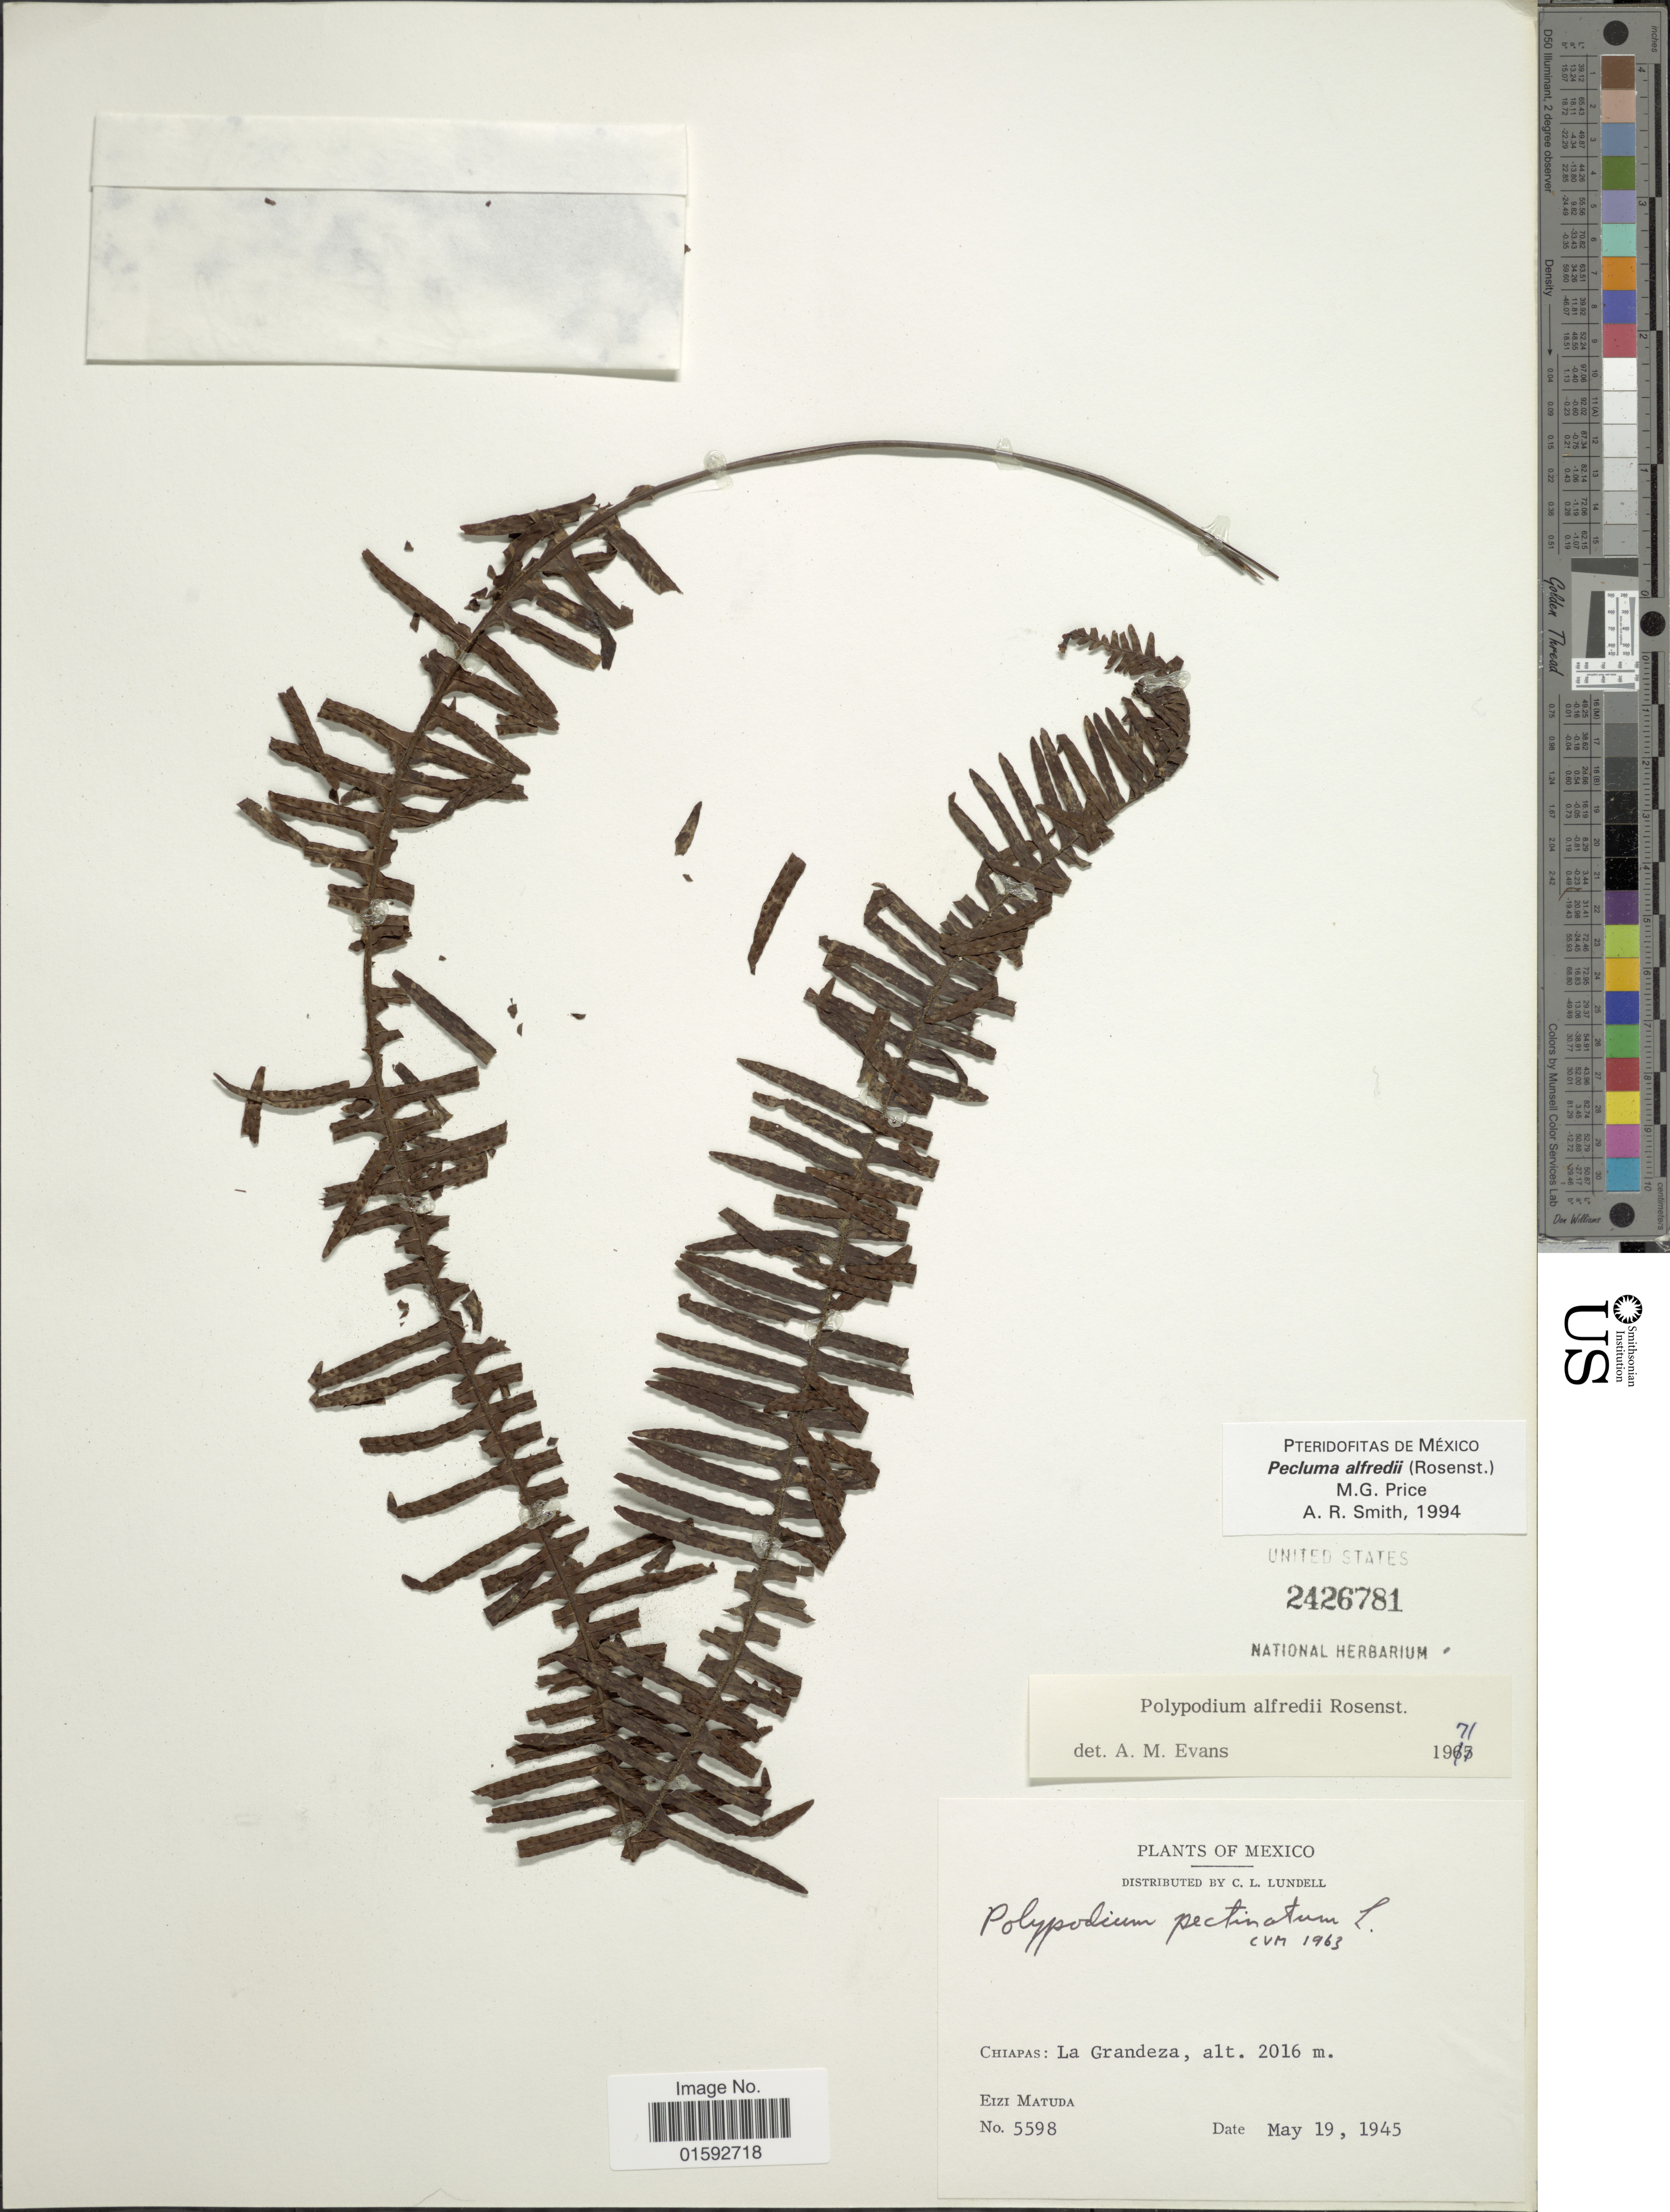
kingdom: Plantae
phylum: Tracheophyta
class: Polypodiopsida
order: Polypodiales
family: Polypodiaceae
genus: Pecluma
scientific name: Pecluma alfredii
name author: (Rosenst.) M.G. Price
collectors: E. Matuda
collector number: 5598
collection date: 1945-05-19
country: Mexico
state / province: Chiapas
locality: La Grandeza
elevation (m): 2016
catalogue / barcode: US 2426781